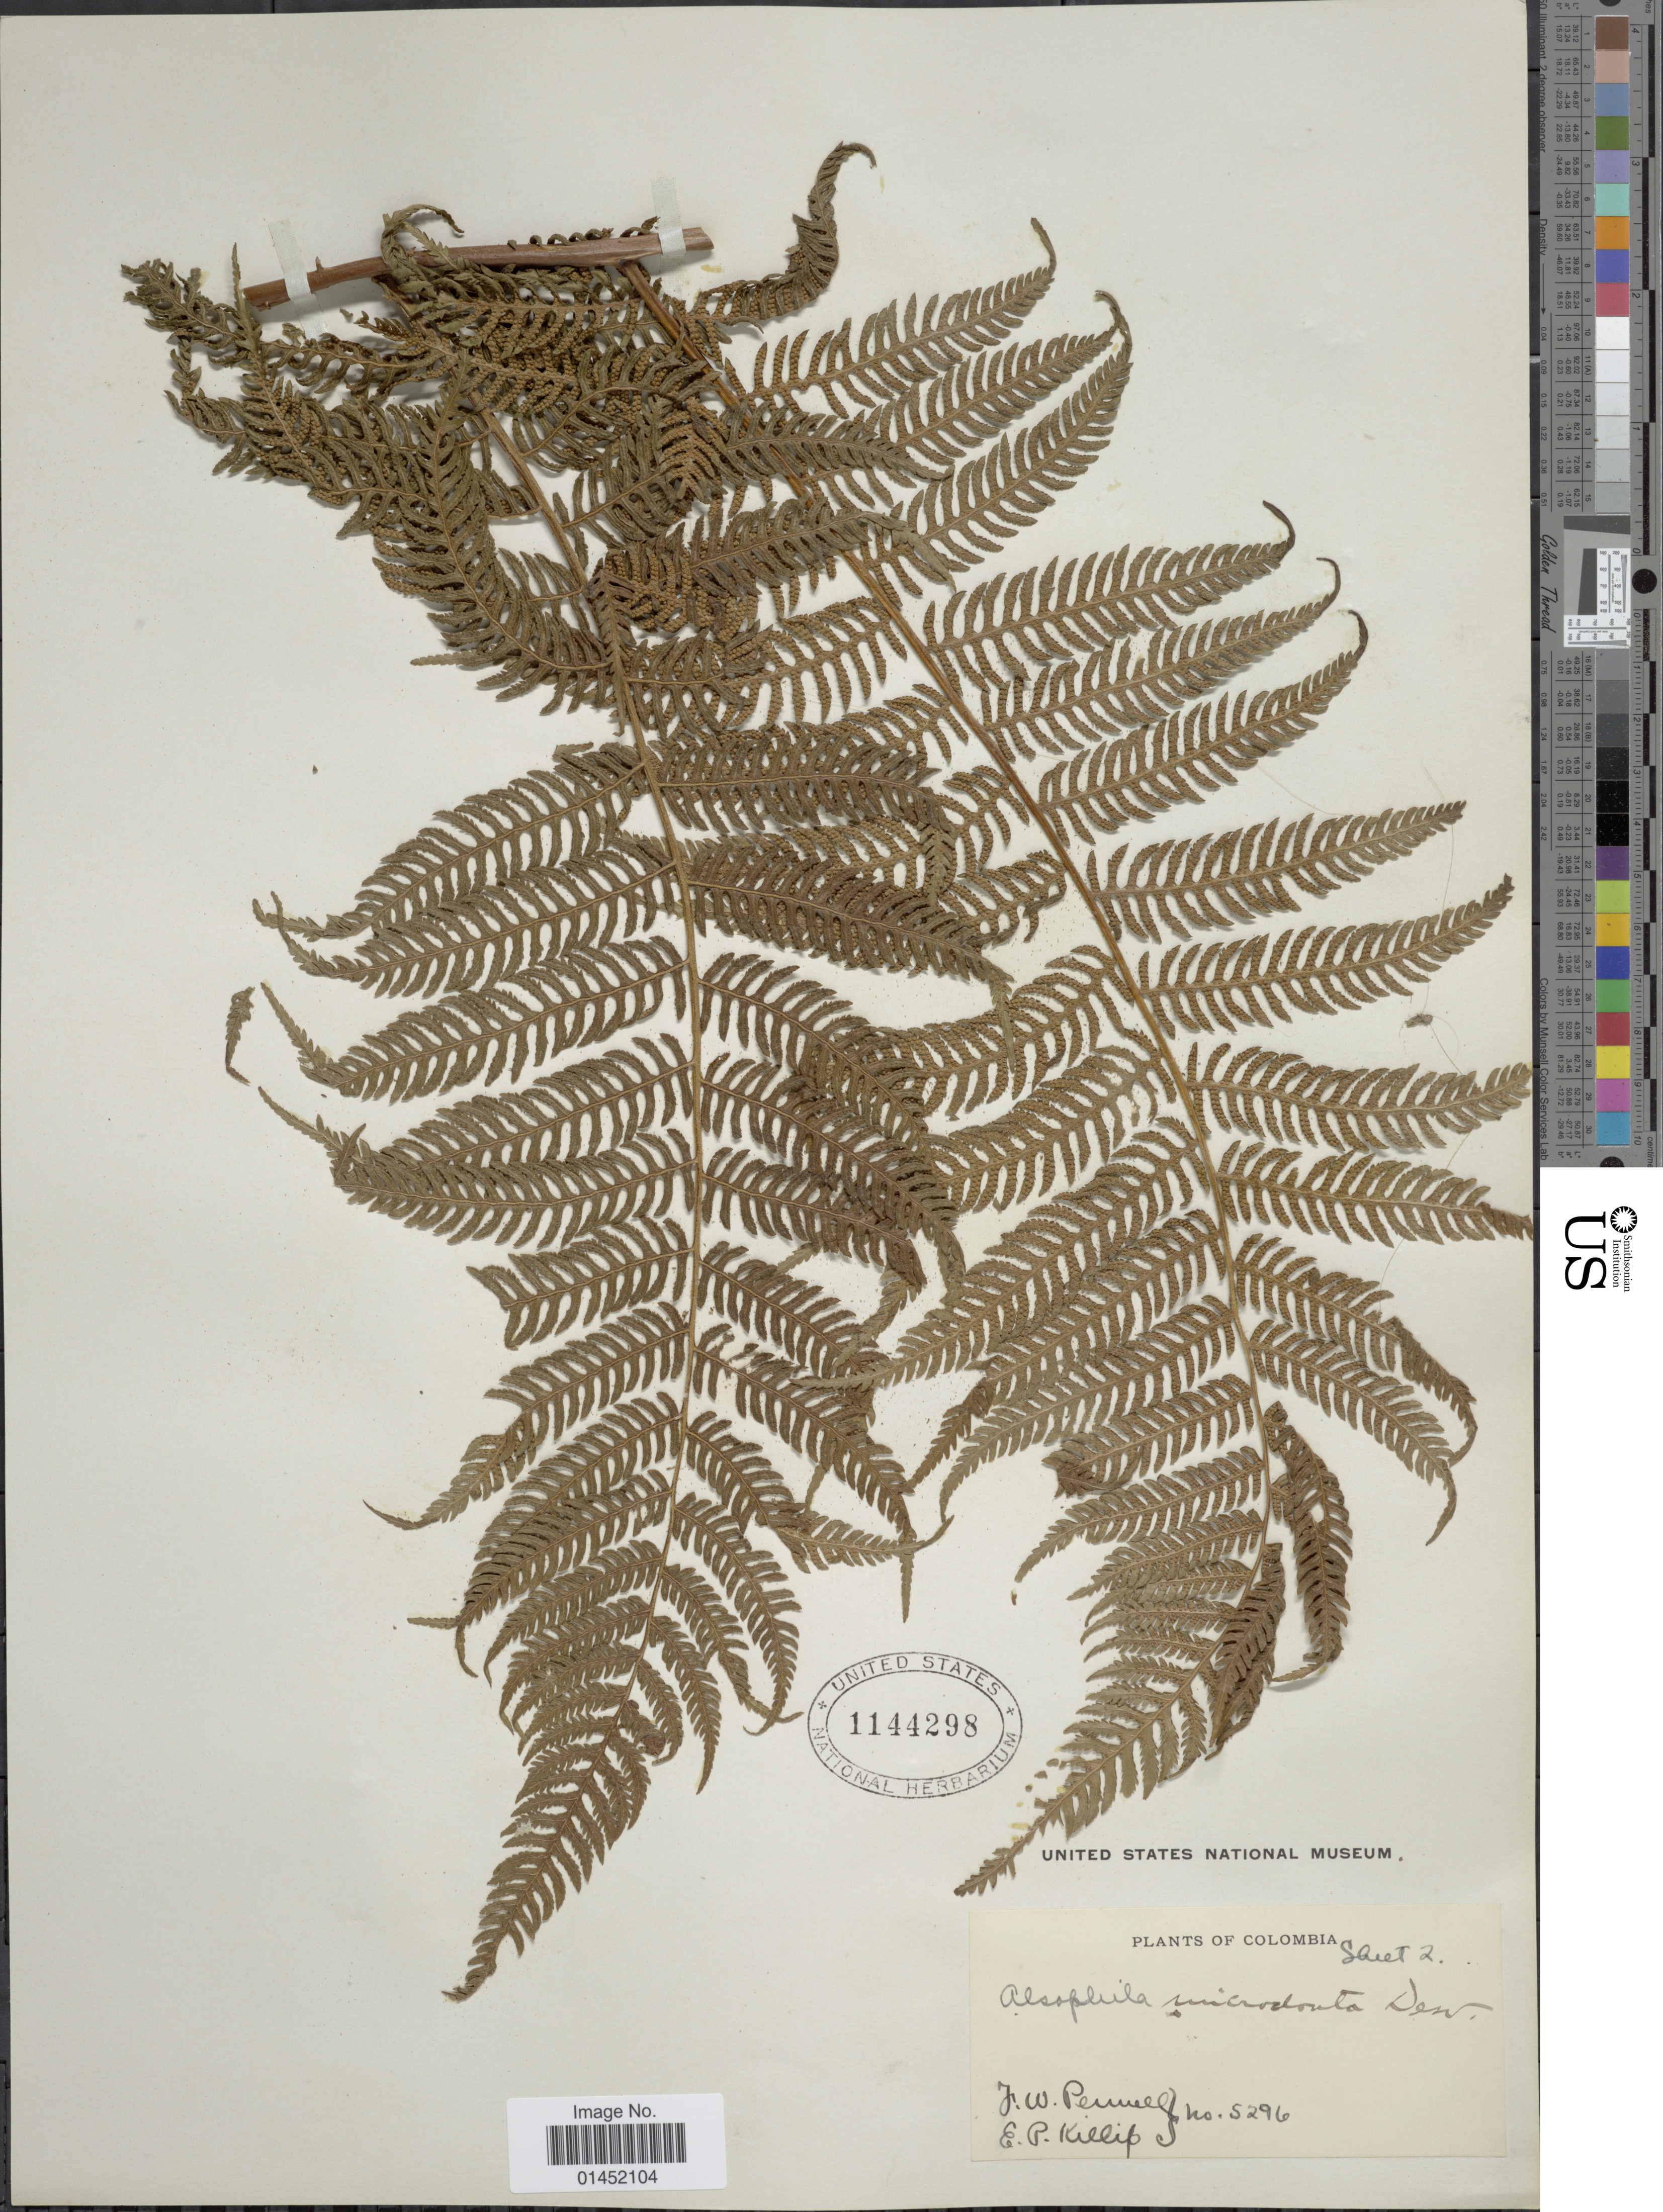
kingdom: Plantae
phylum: Tracheophyta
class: Polypodiopsida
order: Cyatheales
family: Cyatheaceae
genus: Cyathea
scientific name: Cyathea microdonta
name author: (Desv.) Domin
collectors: F. W. Pennell & E. P. Killip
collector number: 5296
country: Colombia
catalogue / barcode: US 1144298